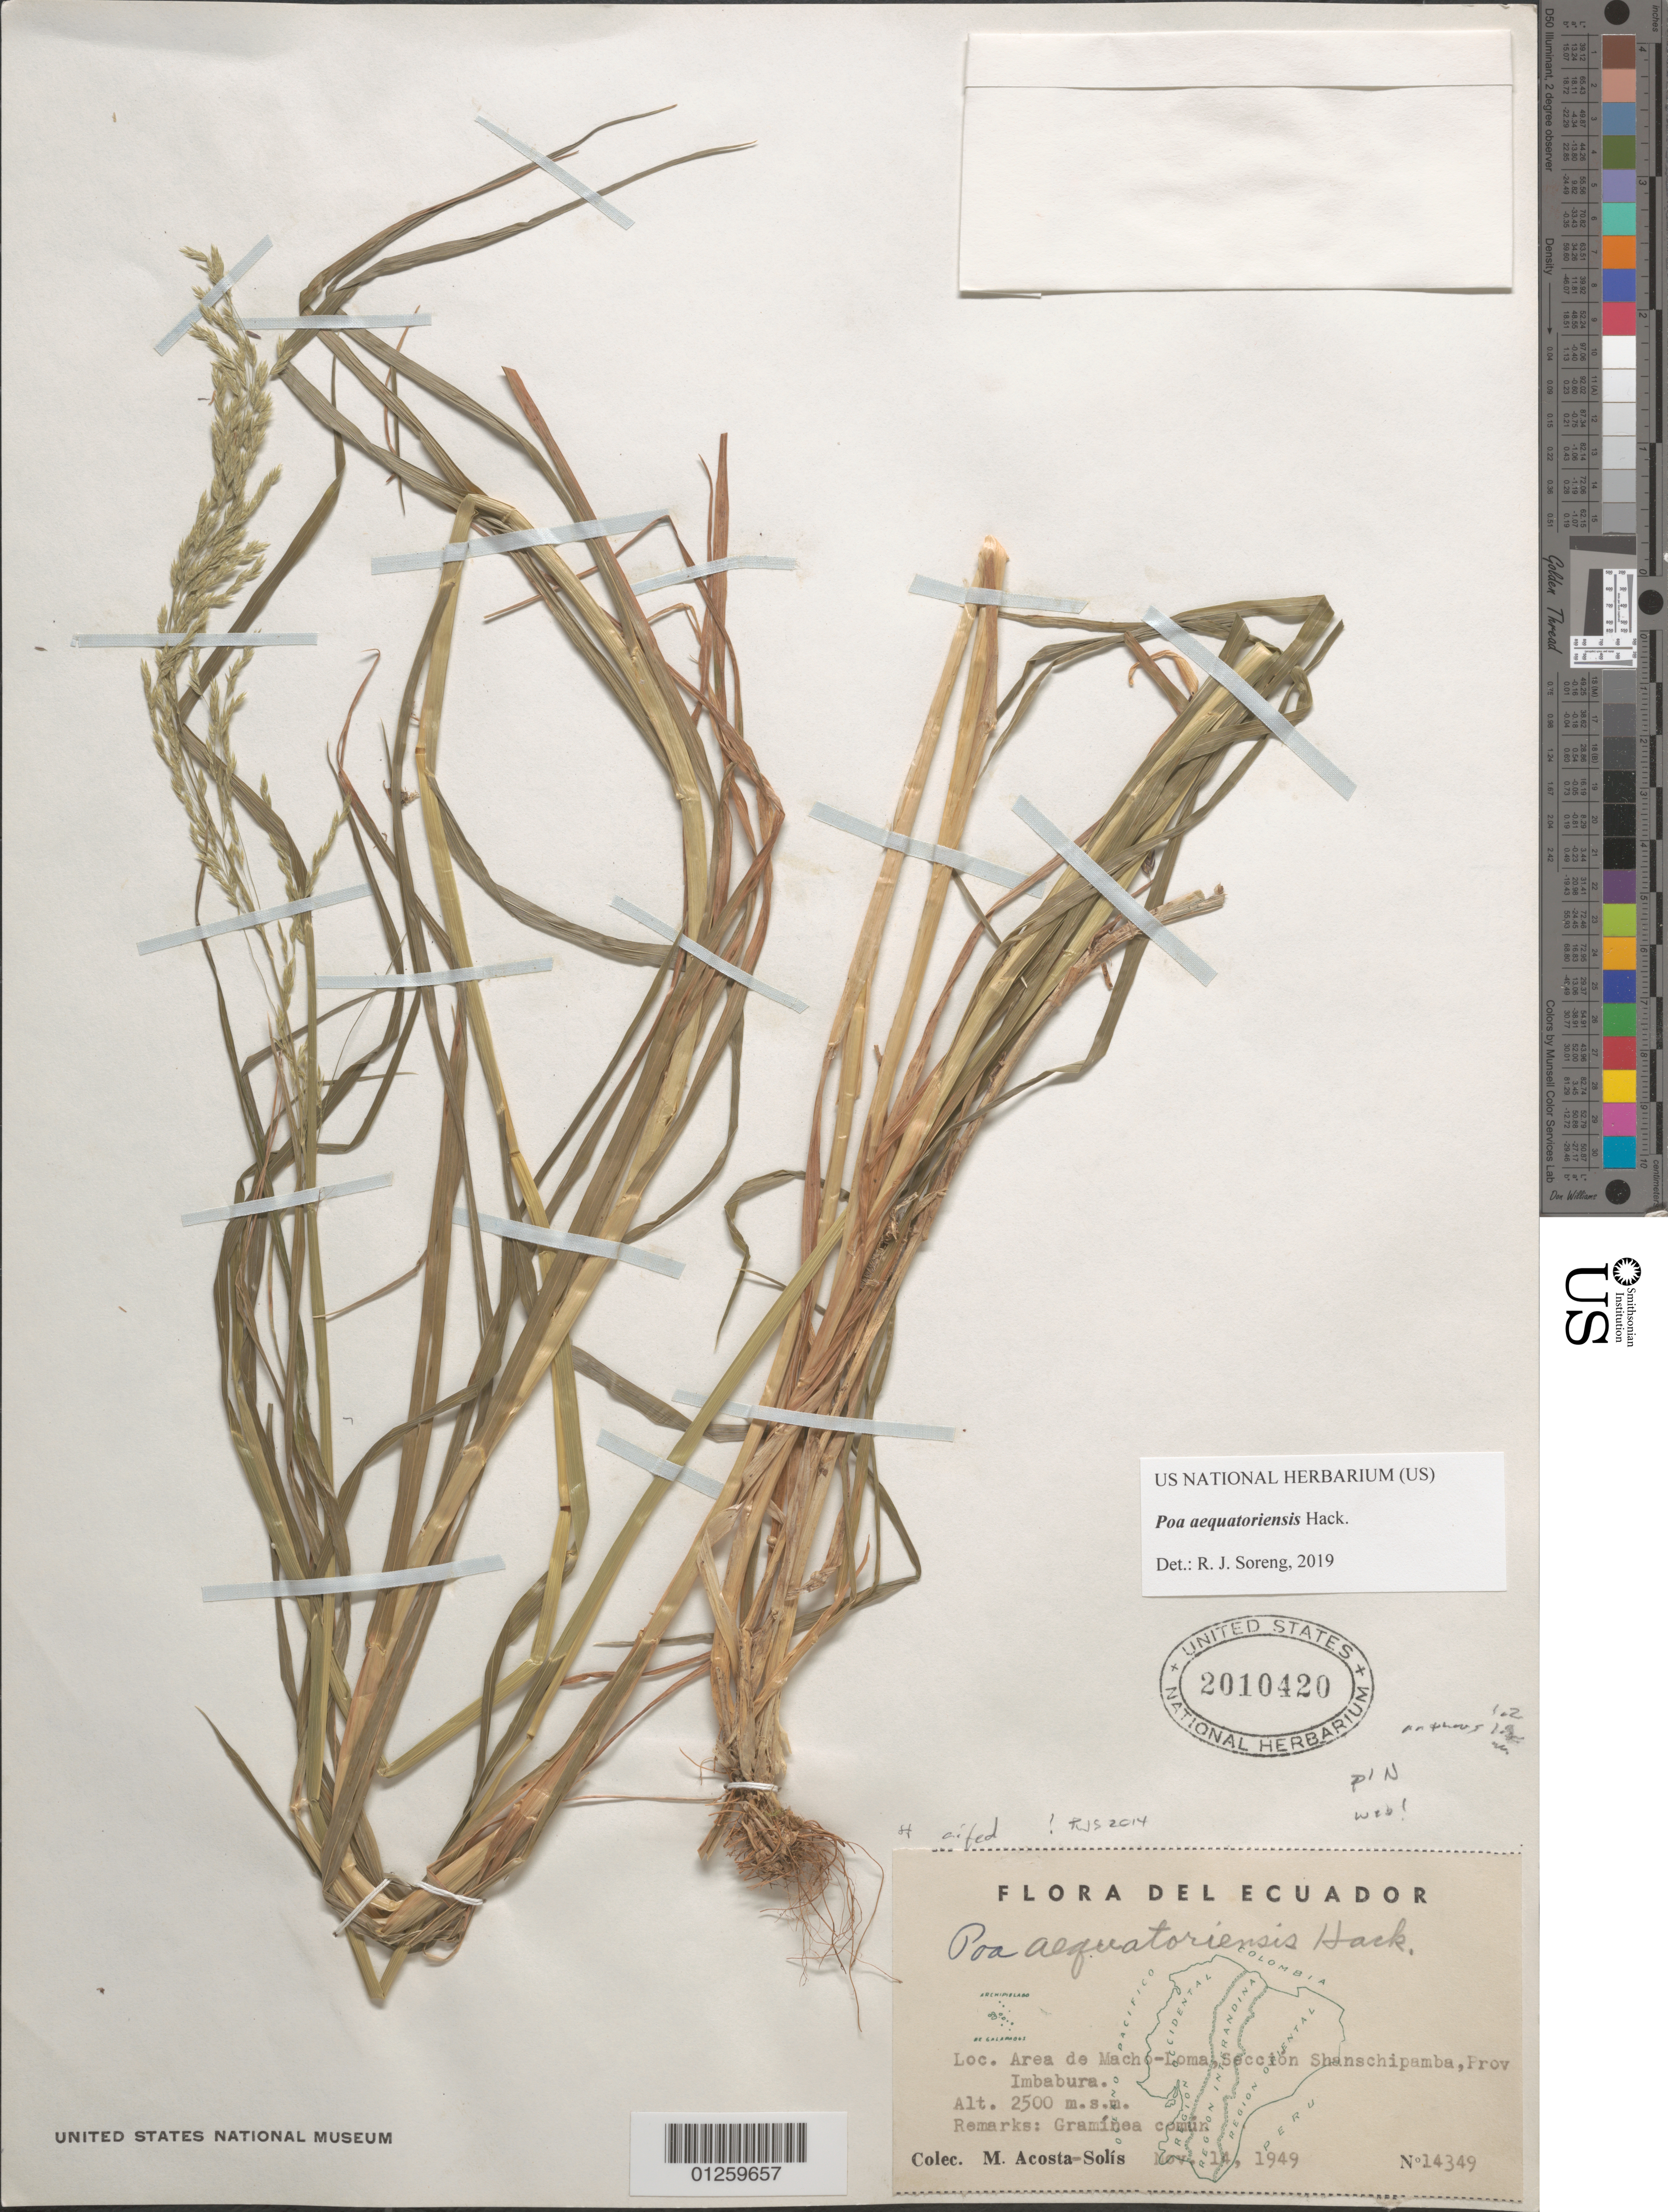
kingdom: Plantae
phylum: Tracheophyta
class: Liliopsida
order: Poales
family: Poaceae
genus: Poa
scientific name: Poa aequatoriensis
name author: Hack.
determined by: Soreng, Robert J., Research Associate (BOT), Smithsonian Institution - National Museum of Natural History (UNITED STATES)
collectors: M. Acosta Solis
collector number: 14349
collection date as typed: Nov. 14, 1949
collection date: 1949-11-14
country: Ecuador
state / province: Imbabura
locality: Area de Macho-Loma, Seccion Shanschipamba, Prov Imbabura.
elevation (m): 2500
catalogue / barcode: US 2010420